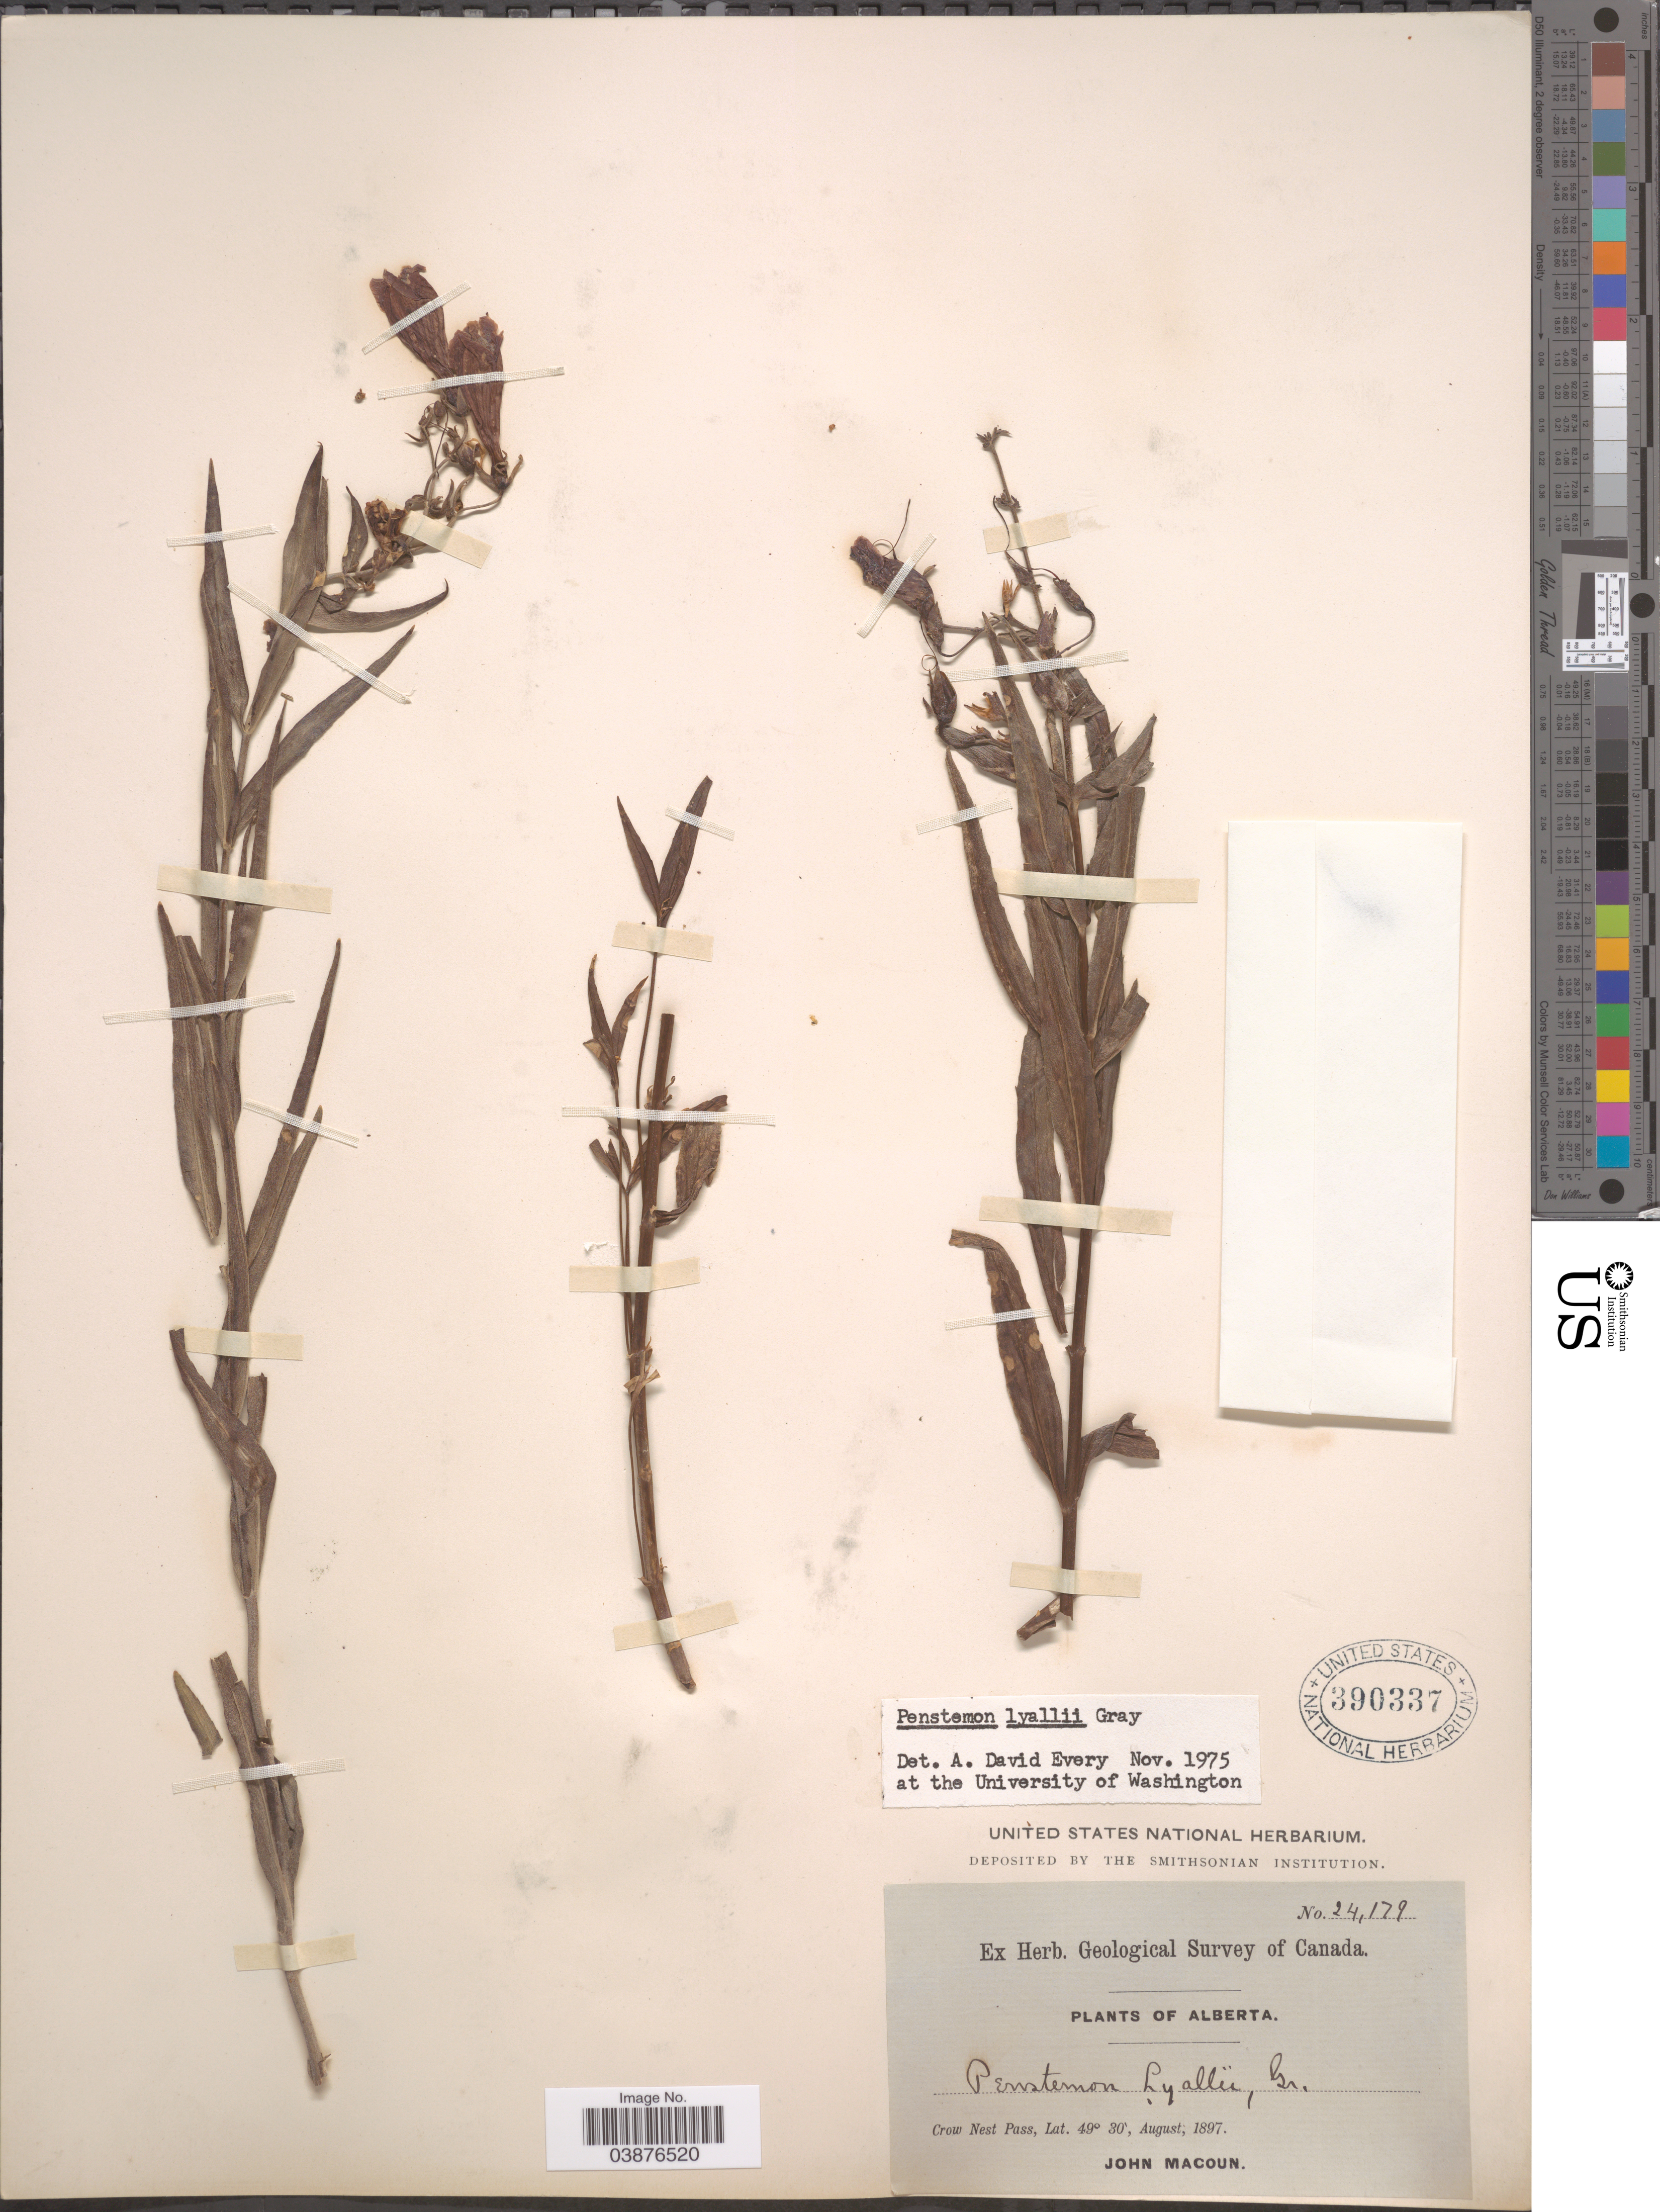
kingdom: Plantae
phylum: Tracheophyta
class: Magnoliopsida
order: Lamiales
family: Plantaginaceae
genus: Penstemon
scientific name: Penstemon lyallii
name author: (A. Gray) A. Gray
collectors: J. Macoun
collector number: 24179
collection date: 1897-08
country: Canada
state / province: Alberta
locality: Crow Nest Pass.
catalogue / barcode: US 390337